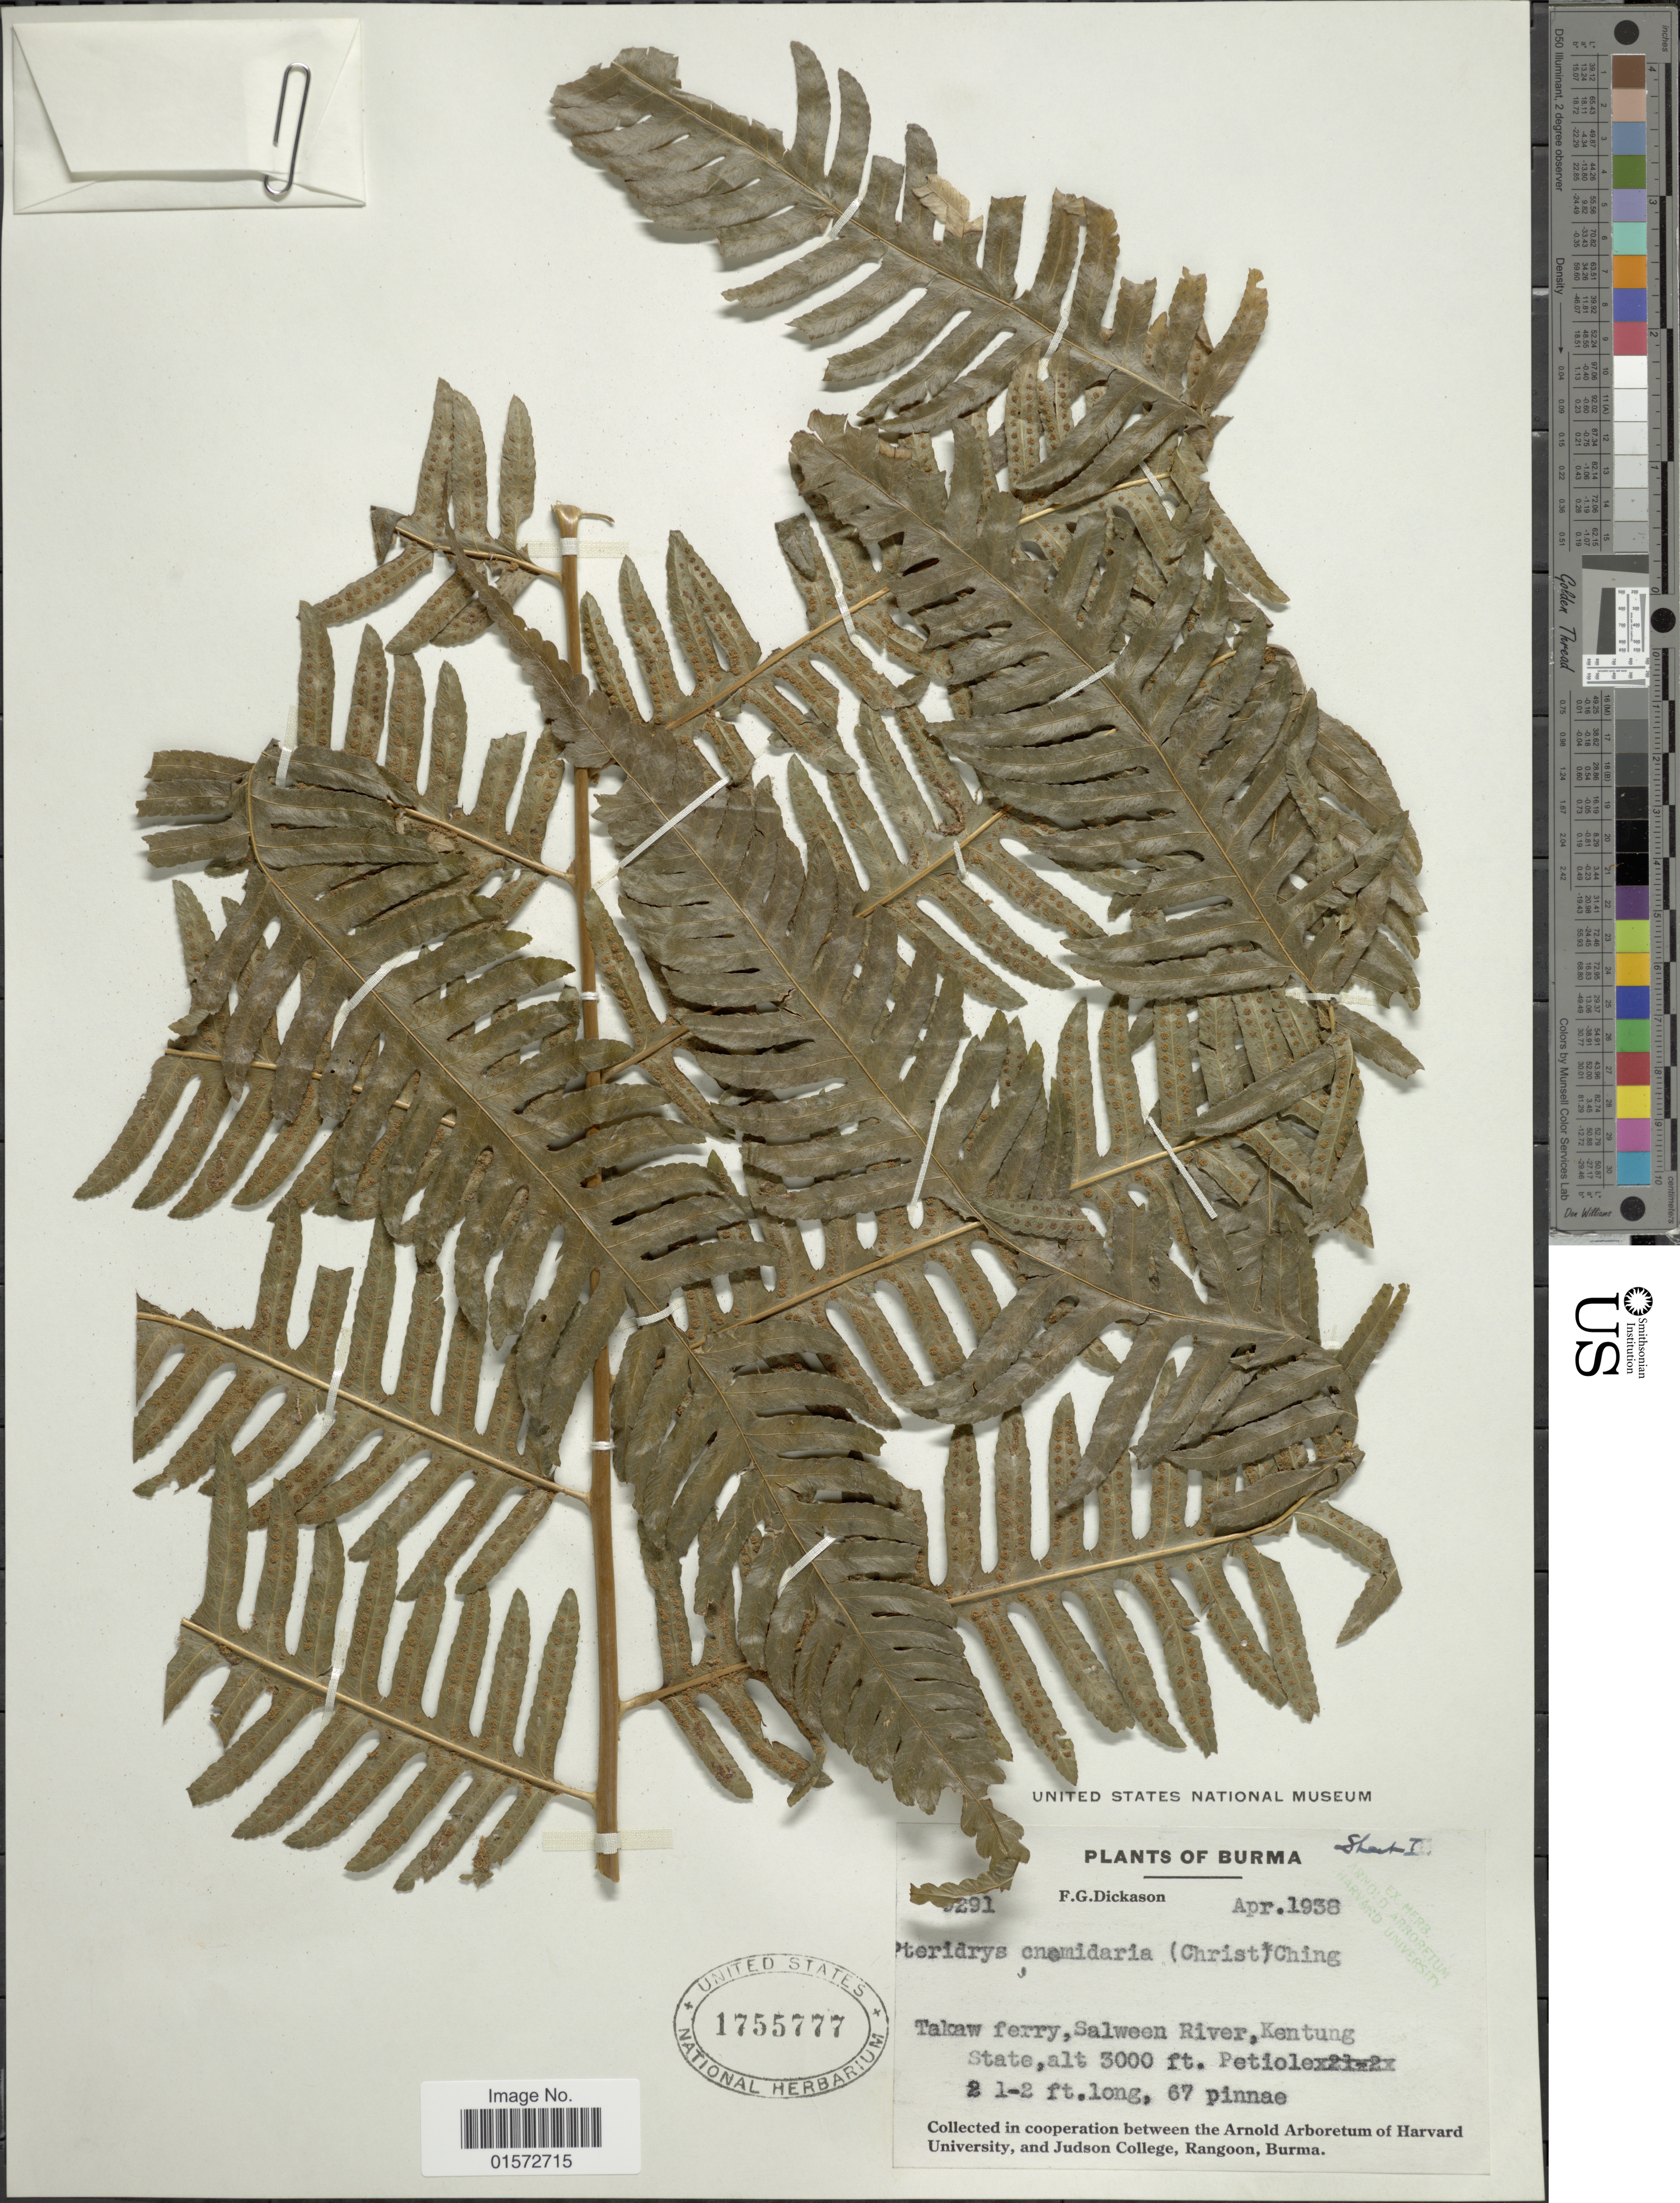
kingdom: Plantae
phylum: Tracheophyta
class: Polypodiopsida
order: Polypodiales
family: Tectariaceae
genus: Pteridrys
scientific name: Pteridrys cnemidaria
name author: (Christ) C. Chr. & Ching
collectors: F. Dickason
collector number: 291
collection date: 1938-04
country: Myanmar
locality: Burma. Takaw ferry, Dalween River, Kentung State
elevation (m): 914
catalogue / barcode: US 1755777